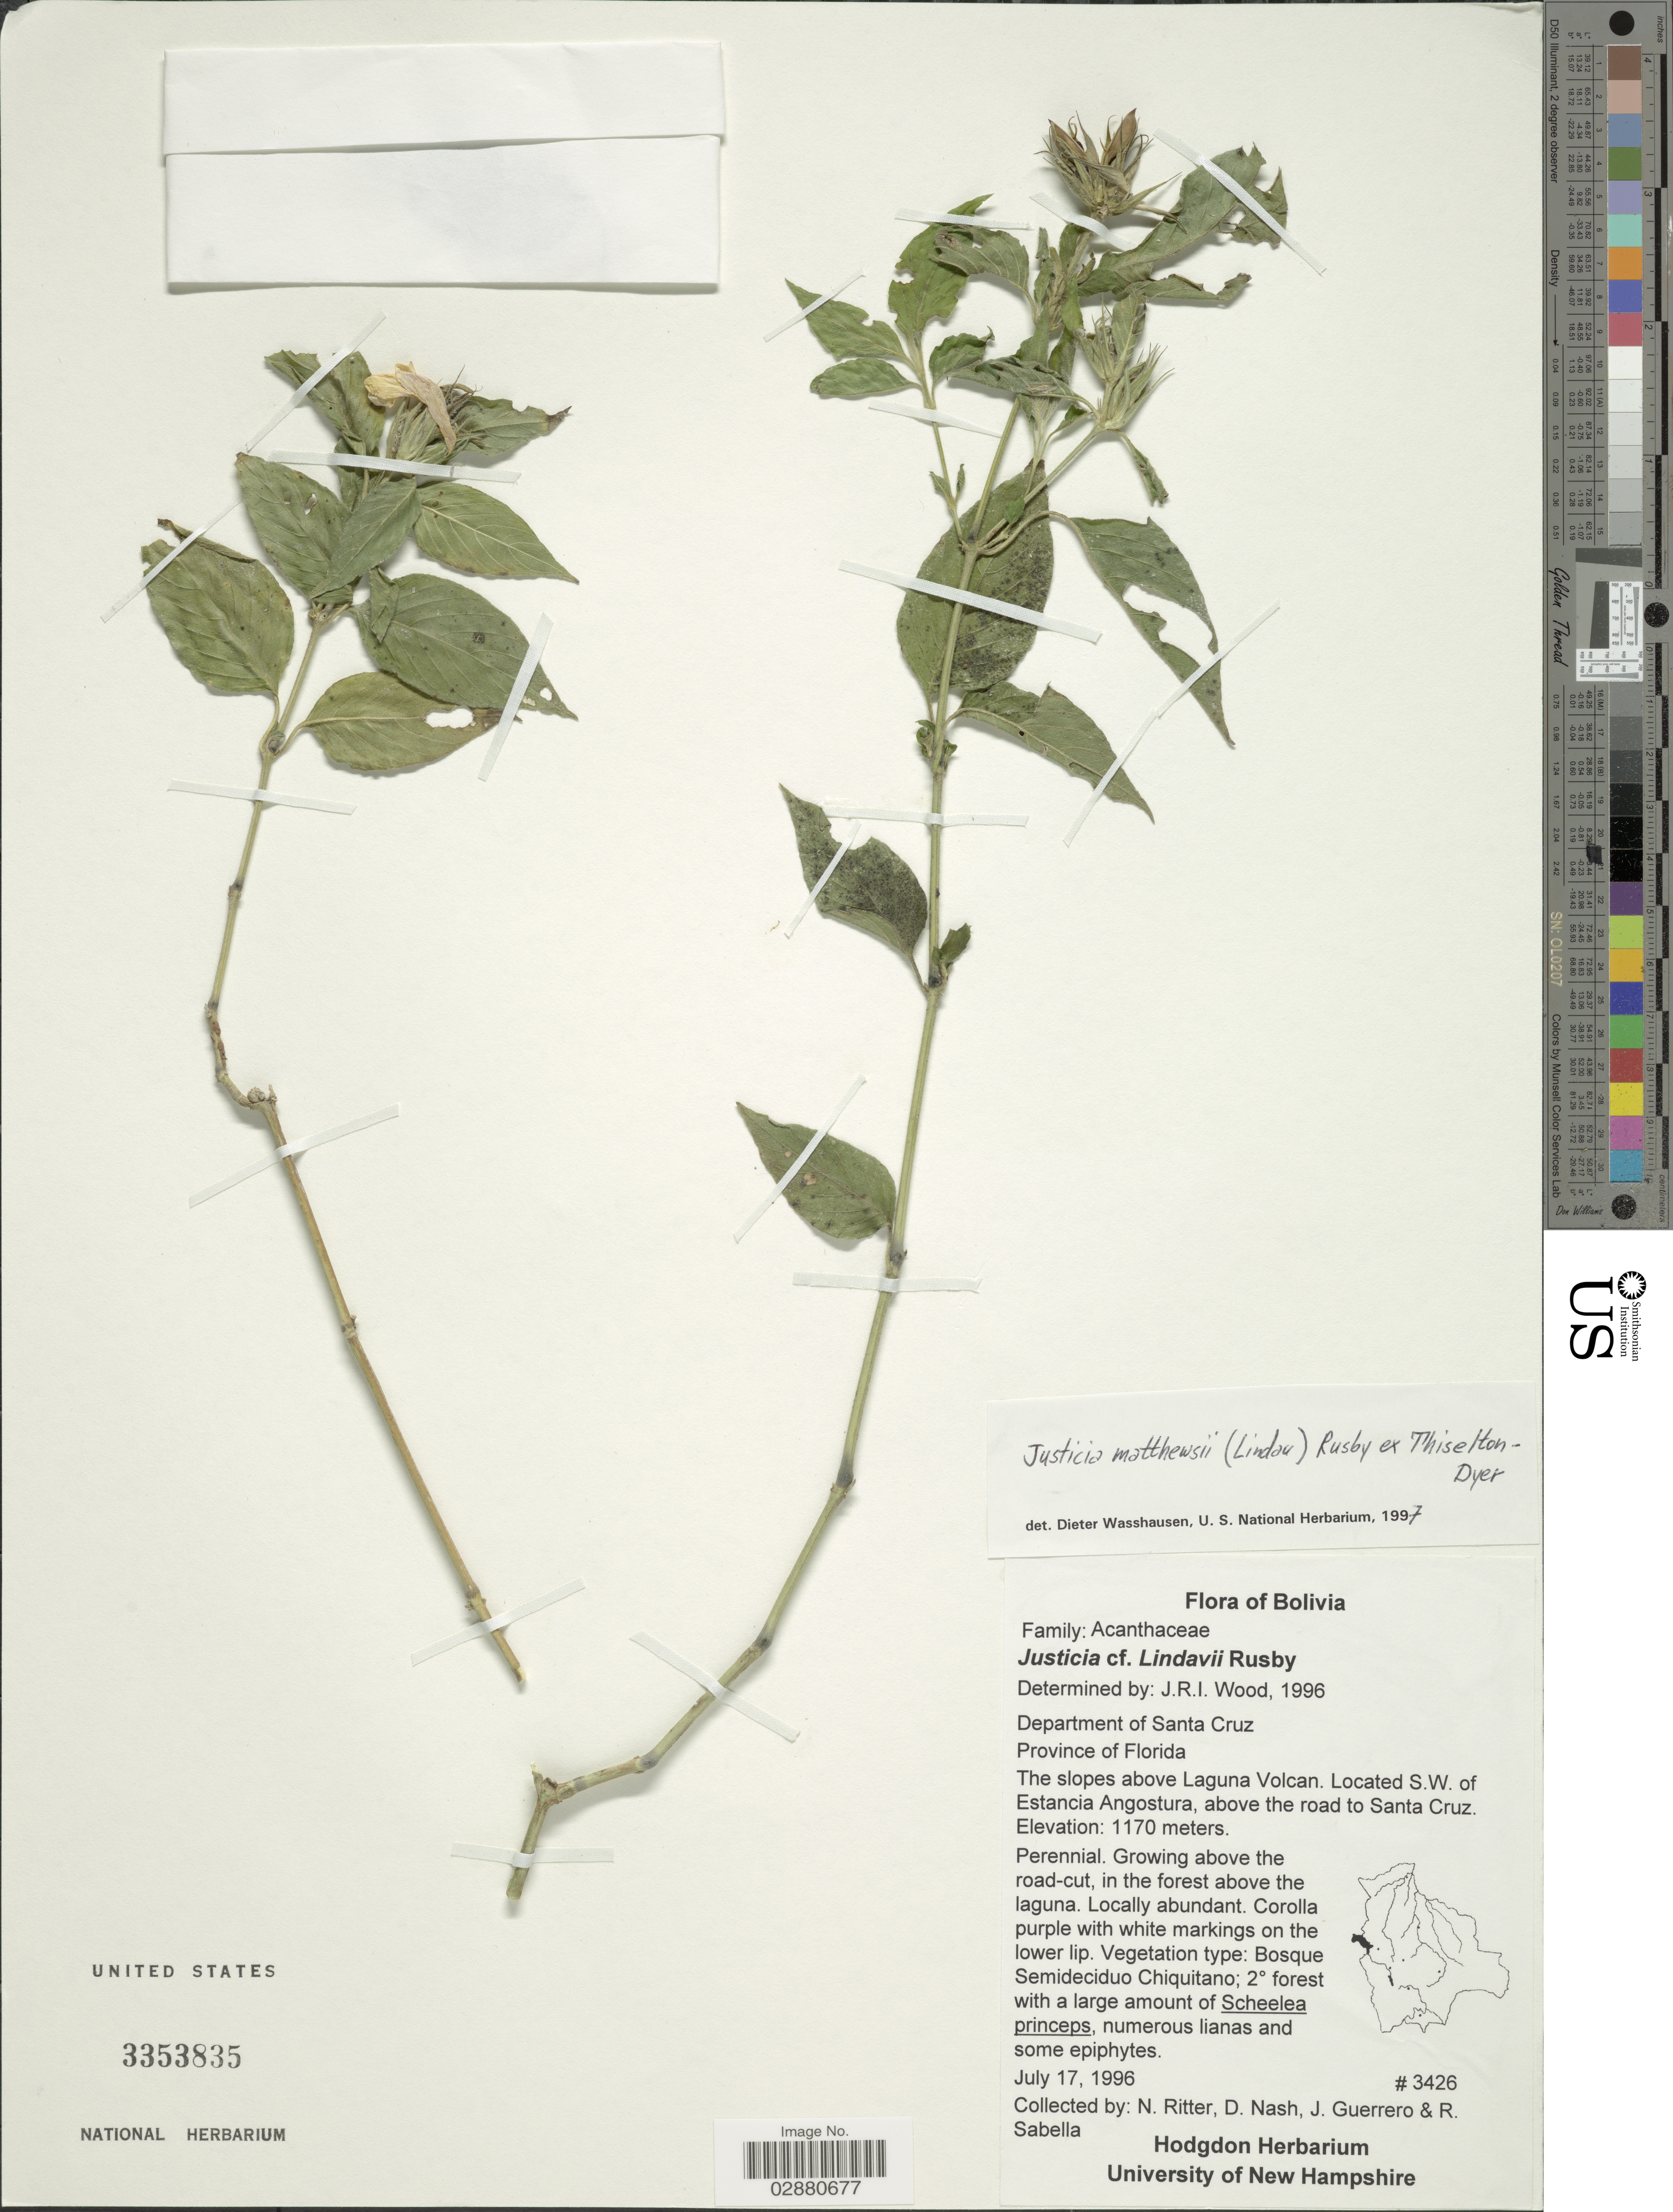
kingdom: Plantae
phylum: Tracheophyta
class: Magnoliopsida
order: Lamiales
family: Acanthaceae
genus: Justicia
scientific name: Justicia rusbyi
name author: (Lindau) V.A.W. Graham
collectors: N. Ritter, D. Nash, J. Guerrero & R. Sabella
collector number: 3426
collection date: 1996-07-17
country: Bolivia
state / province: Santa Cruz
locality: Department of Santa Cruz. Province of Florida. The slopes above Laguna Volcan. Located S.W. of Estancia Angostura, above the road to Santa Cruz.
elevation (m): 1170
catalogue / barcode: US 3353835